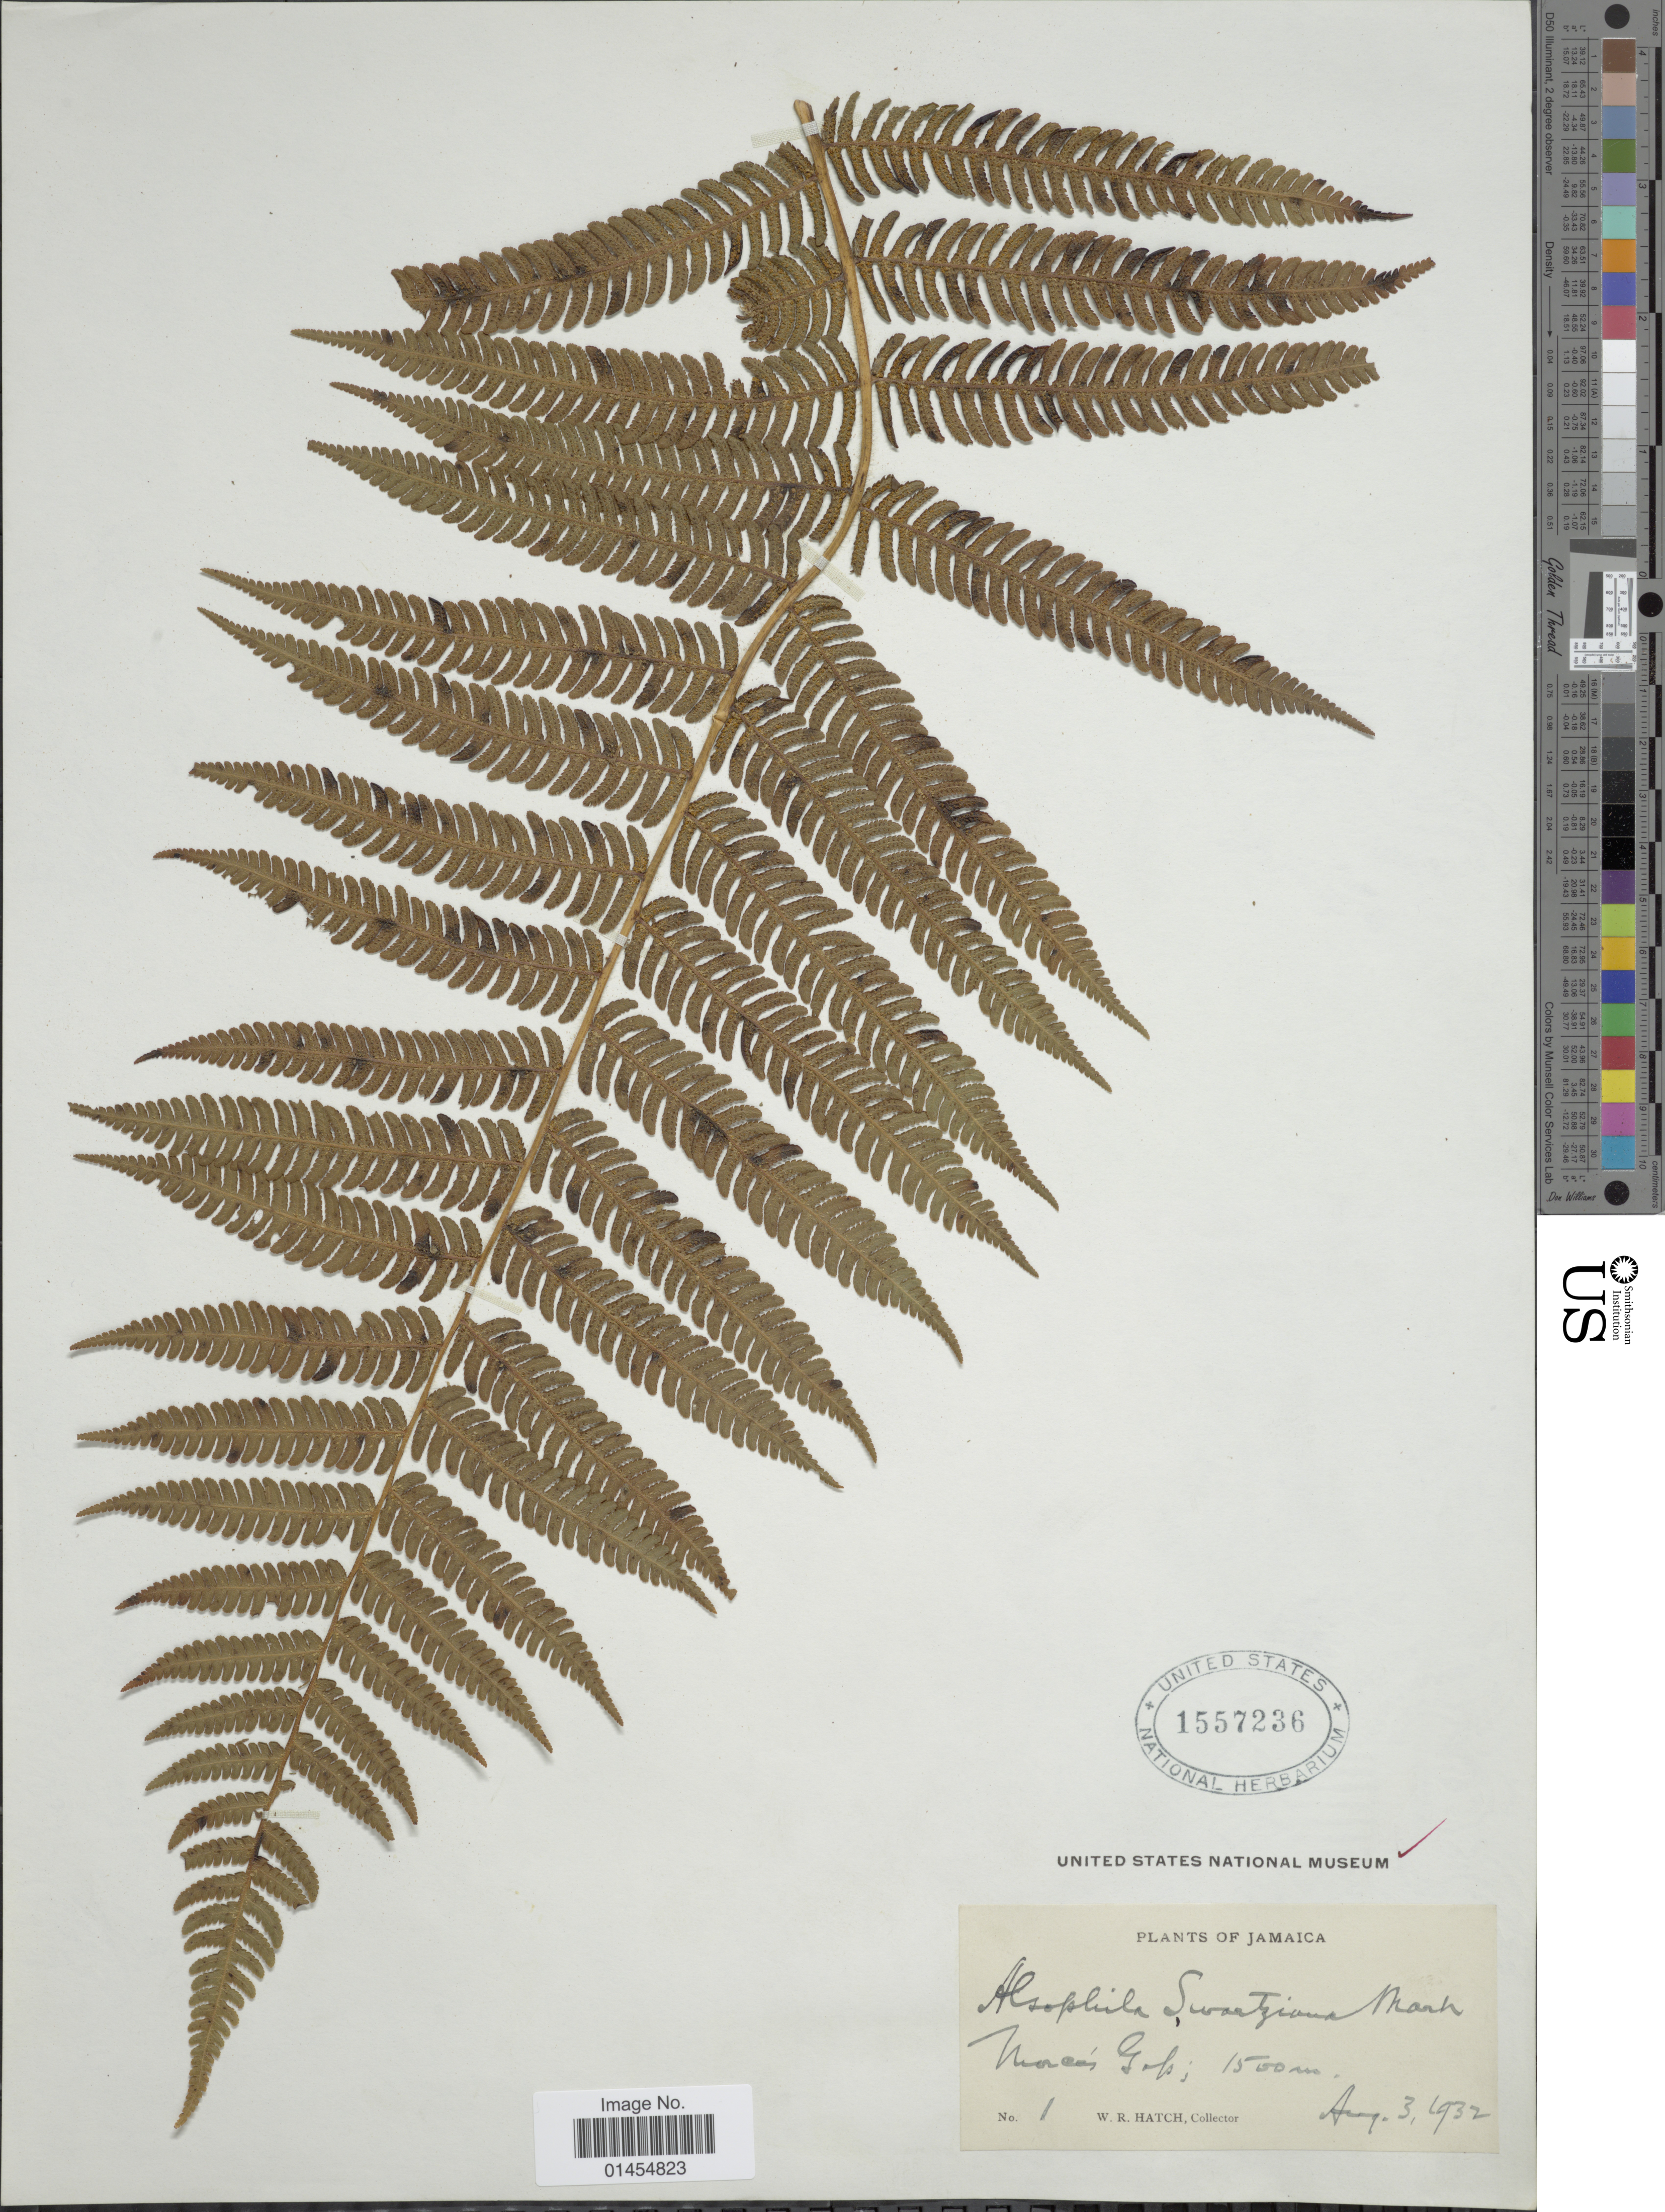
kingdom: Plantae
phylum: Tracheophyta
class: Polypodiopsida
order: Cyatheales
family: Cyatheaceae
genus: Alsophila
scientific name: Alsophila swartziana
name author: Mart.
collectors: W. Hatch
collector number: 1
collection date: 1932-08-03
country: Jamaica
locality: Morce's Gap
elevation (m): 1500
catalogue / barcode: US 1557236